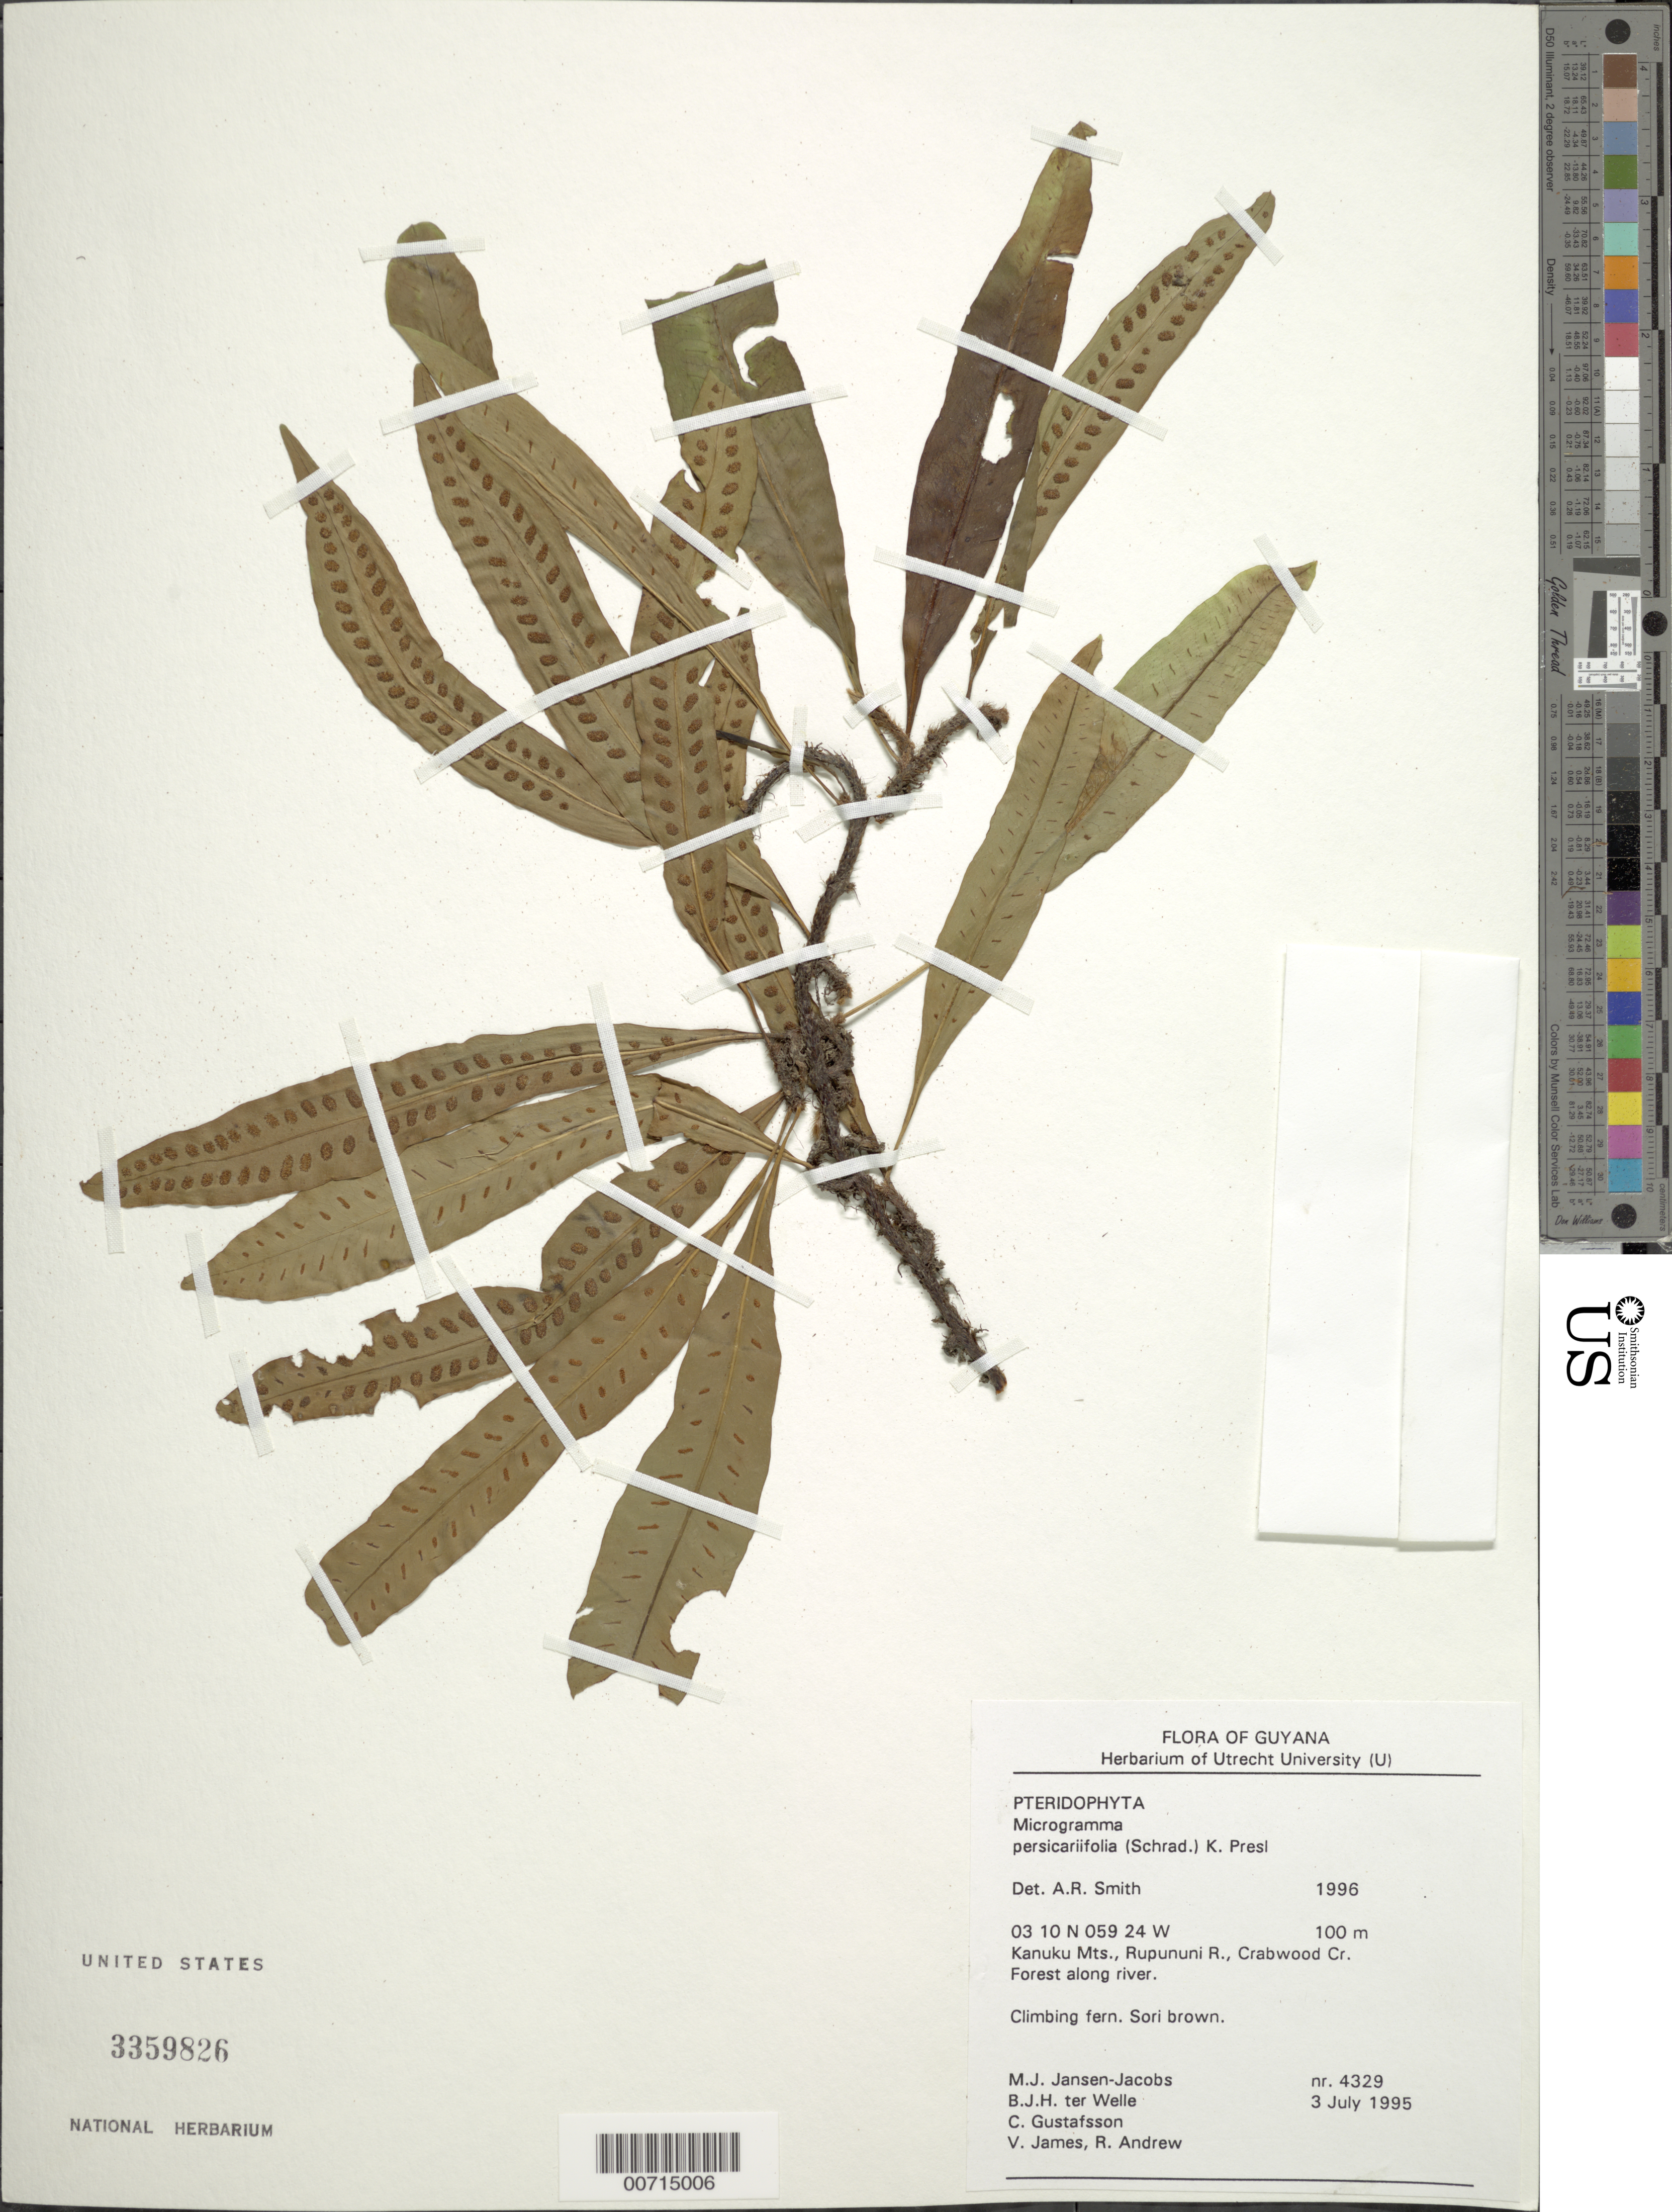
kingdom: Plantae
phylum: Tracheophyta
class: Polypodiopsida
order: Polypodiales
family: Polypodiaceae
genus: Microgramma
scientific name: Microgramma persicariifolia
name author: (Schrad.) C. Presl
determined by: Smith, Alan R., (UC)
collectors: M. J. Jansen-Jacobs, B. Welle, C. G. Gustafsson, V. James & R. Andrew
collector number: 4329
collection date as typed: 3-Jul-95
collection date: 1995-07-03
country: Guyana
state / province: U. Takutu-U. Essequibo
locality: Crabwood Creek, Rupununi River, Kanuku Mts.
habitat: Forest along river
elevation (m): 100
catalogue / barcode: US 3359826